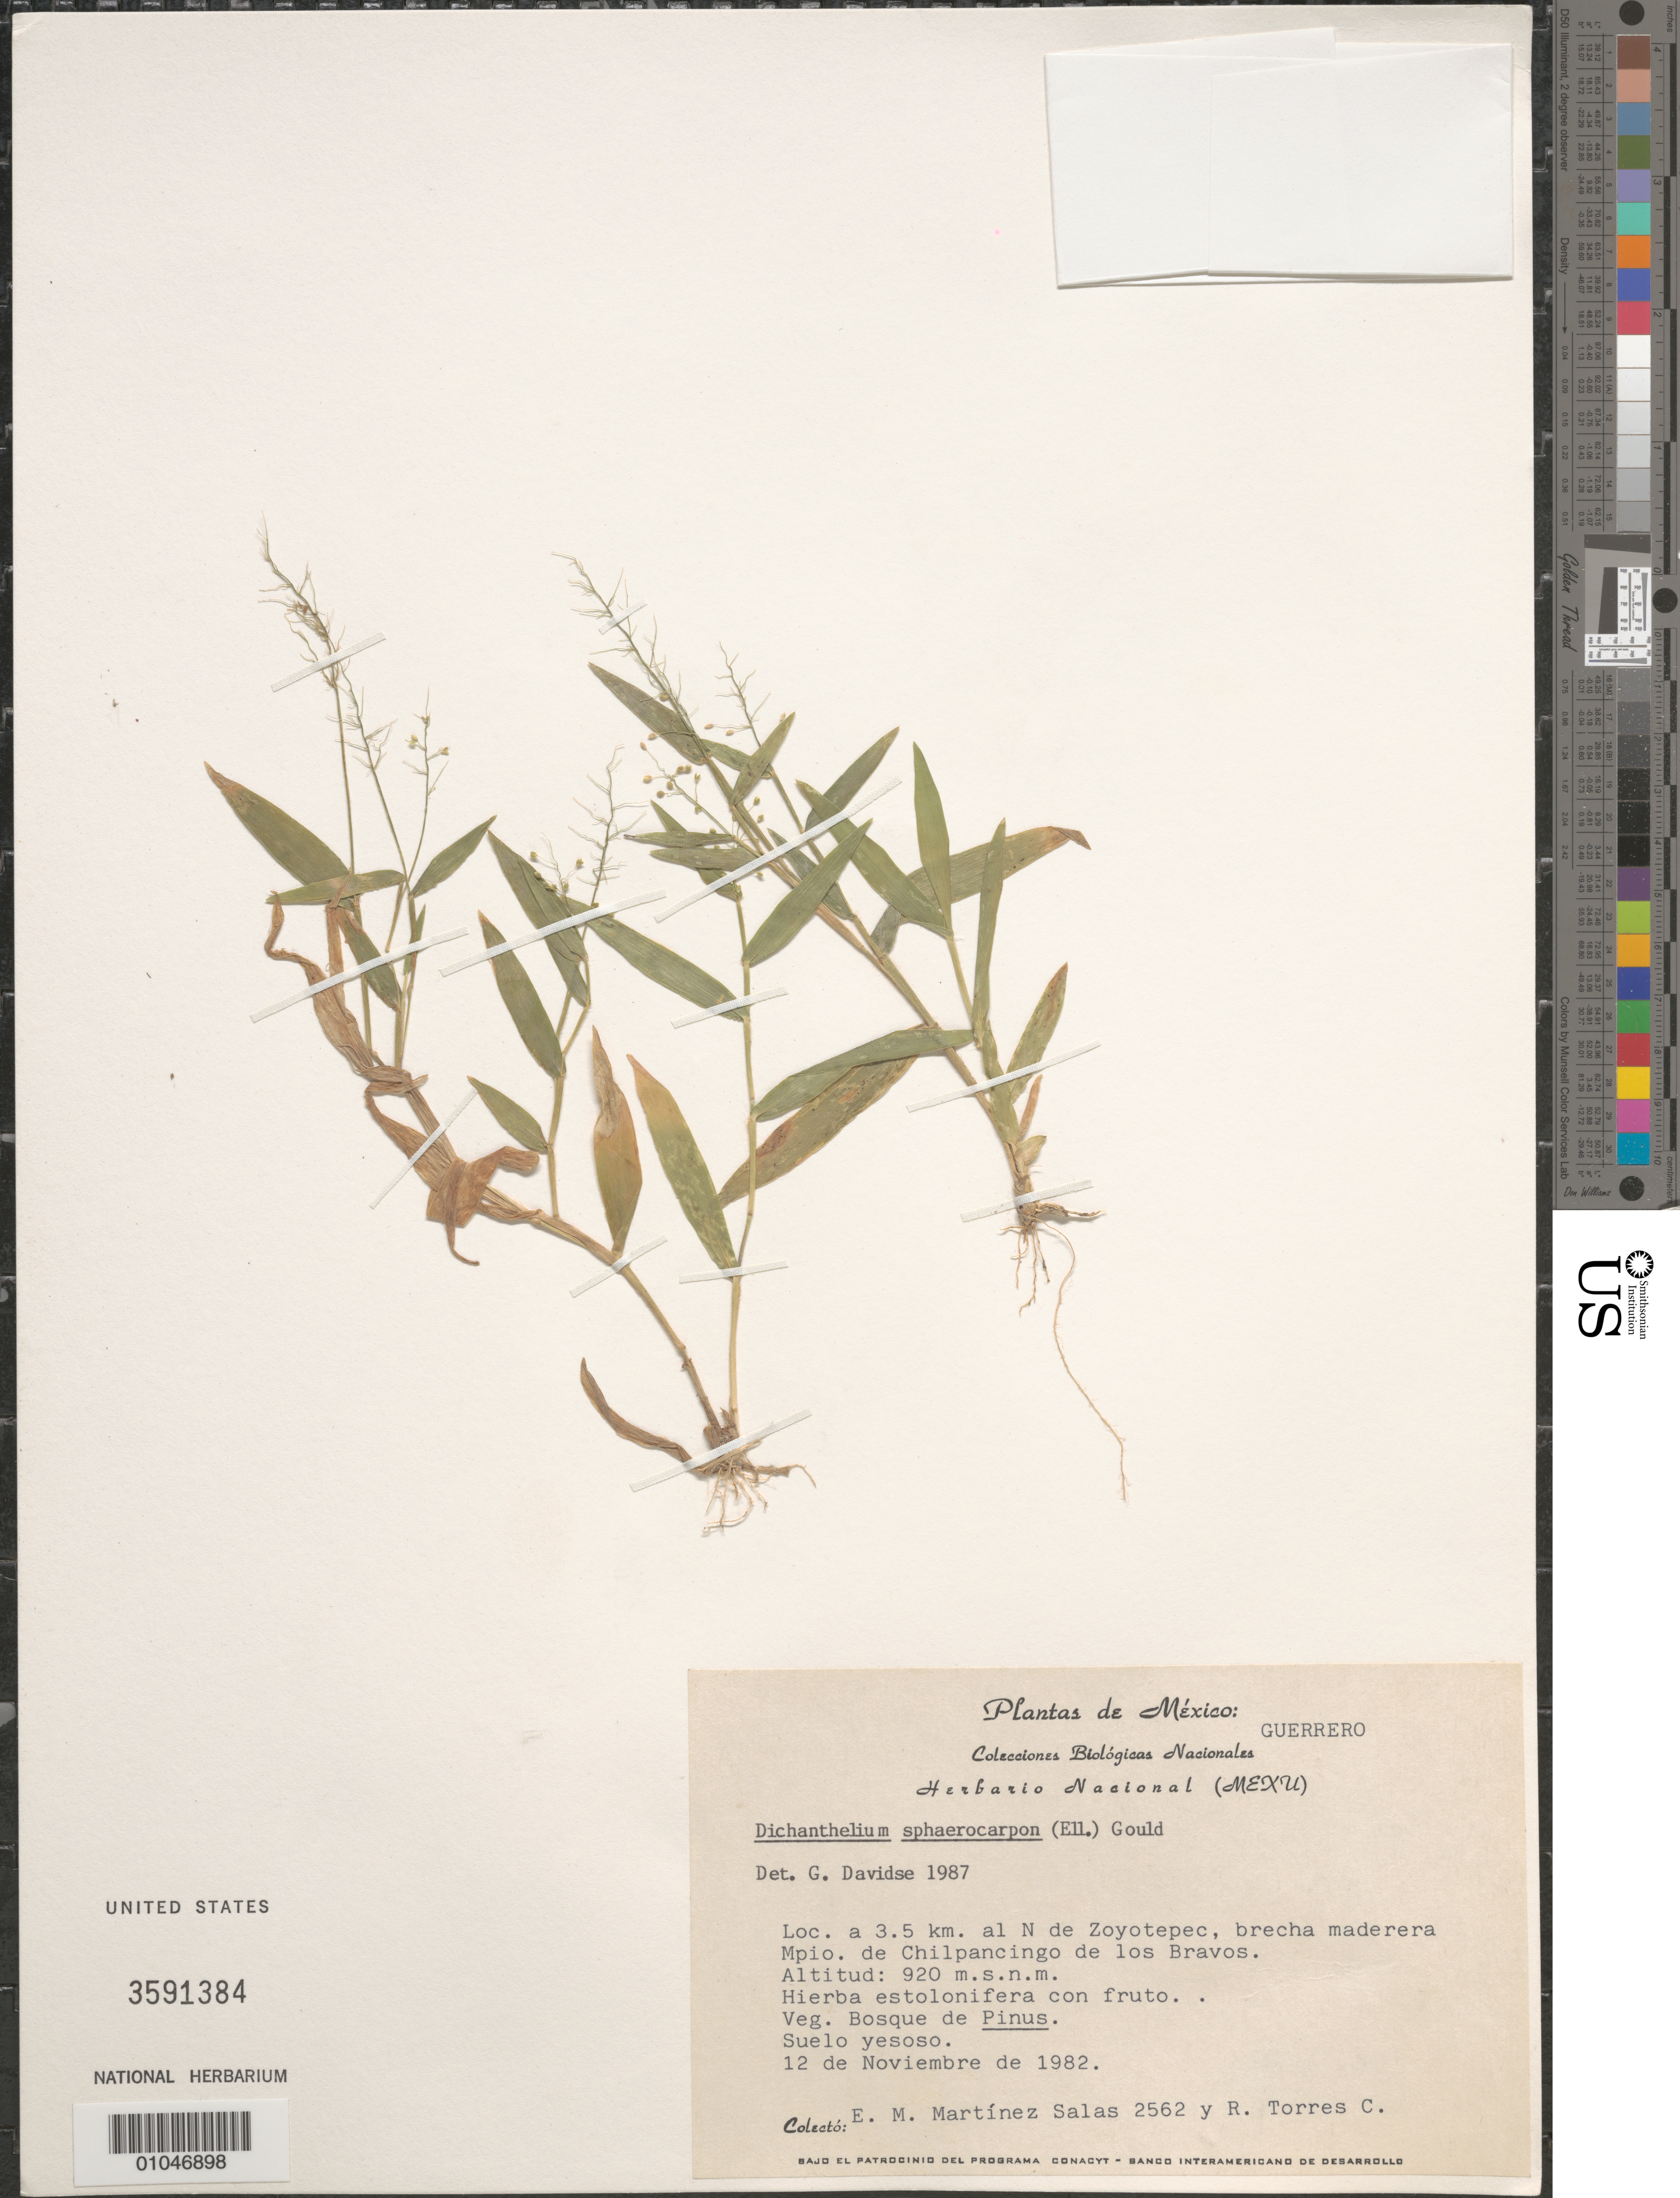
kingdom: Plantae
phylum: Tracheophyta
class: Liliopsida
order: Poales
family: Poaceae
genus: Dichanthelium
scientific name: Dichanthelium sphaerocarpon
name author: Gould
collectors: E. M. Martínez S. & R. Torres C.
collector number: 2562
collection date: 1982-11-12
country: Mexico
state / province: Guerrero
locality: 3.5 km al N de Zoyotepec, Mpio. de Chilpancingo de los Bravos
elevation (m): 920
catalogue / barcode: US 3591384